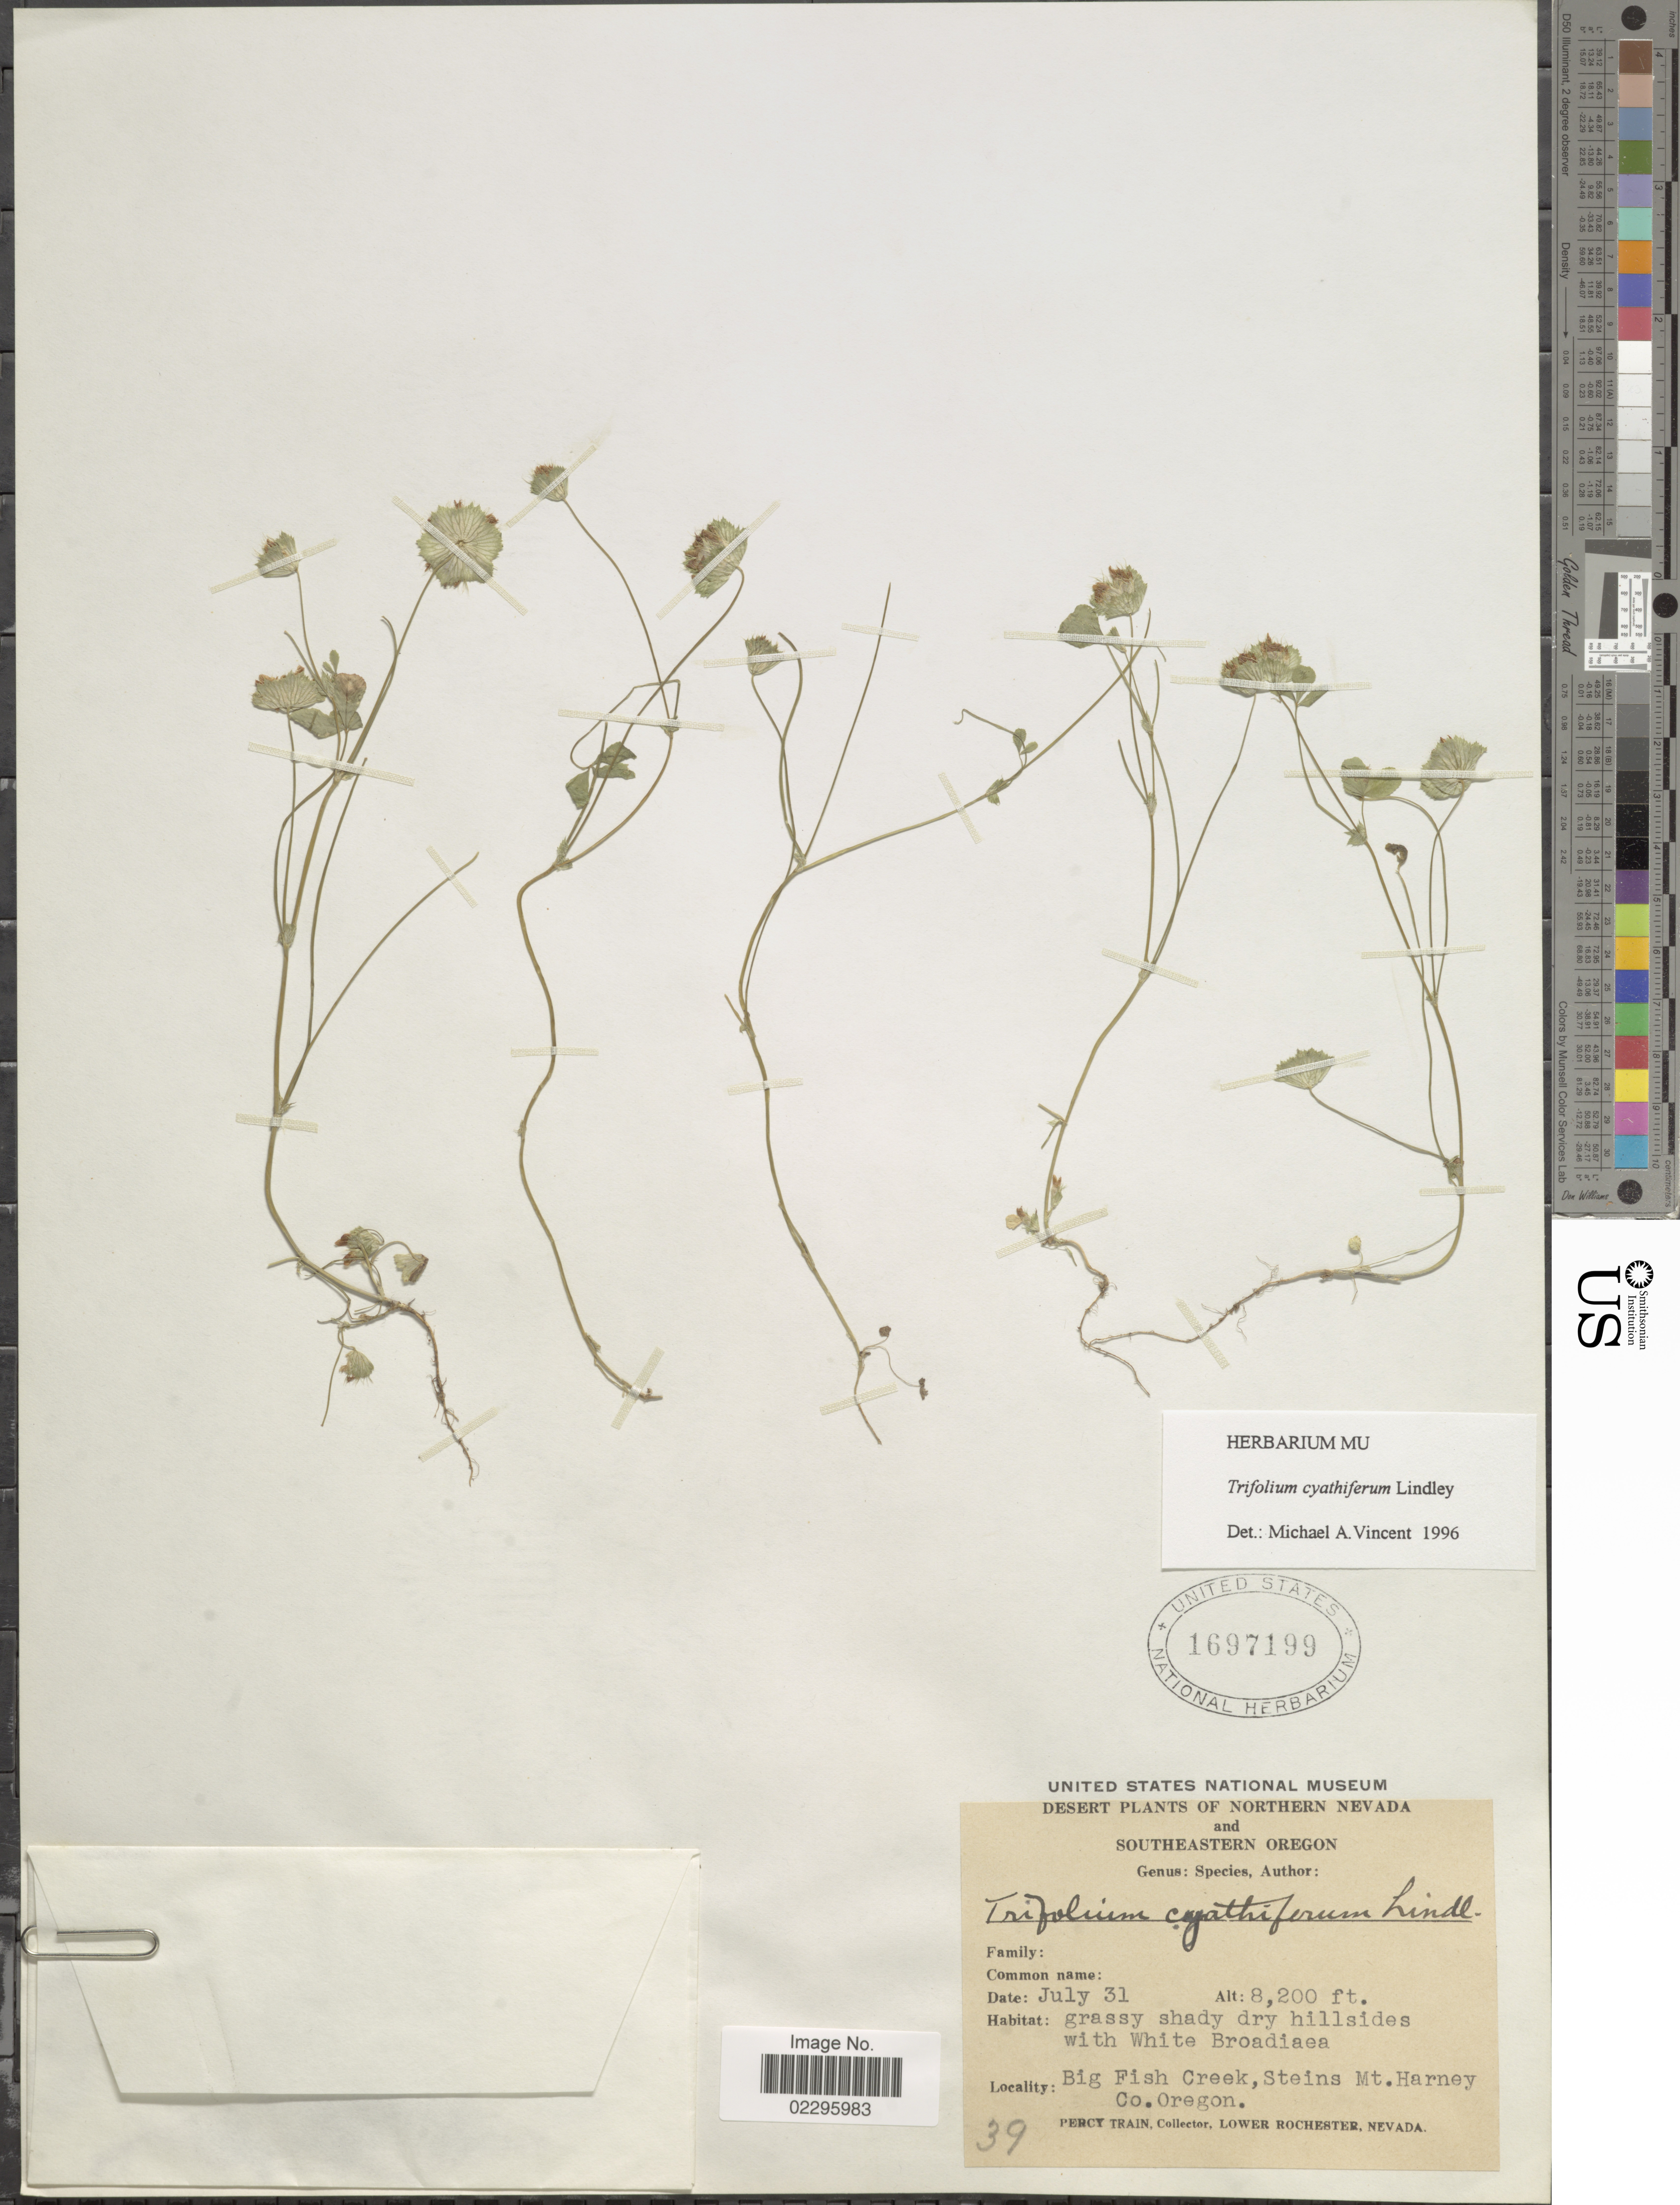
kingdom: Plantae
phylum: Tracheophyta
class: Magnoliopsida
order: Fabales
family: Fabaceae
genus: Trifolium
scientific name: Trifolium cyathiferum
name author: Lindl.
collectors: P. Train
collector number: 39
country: United States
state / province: Oregon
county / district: Harney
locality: Desert of Northern Nevada and Southeastern Oregon, grassy shady dry hillsides, Big Fish Creek, Steins Mt. Harney Co.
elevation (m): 2499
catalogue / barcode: US 1697199